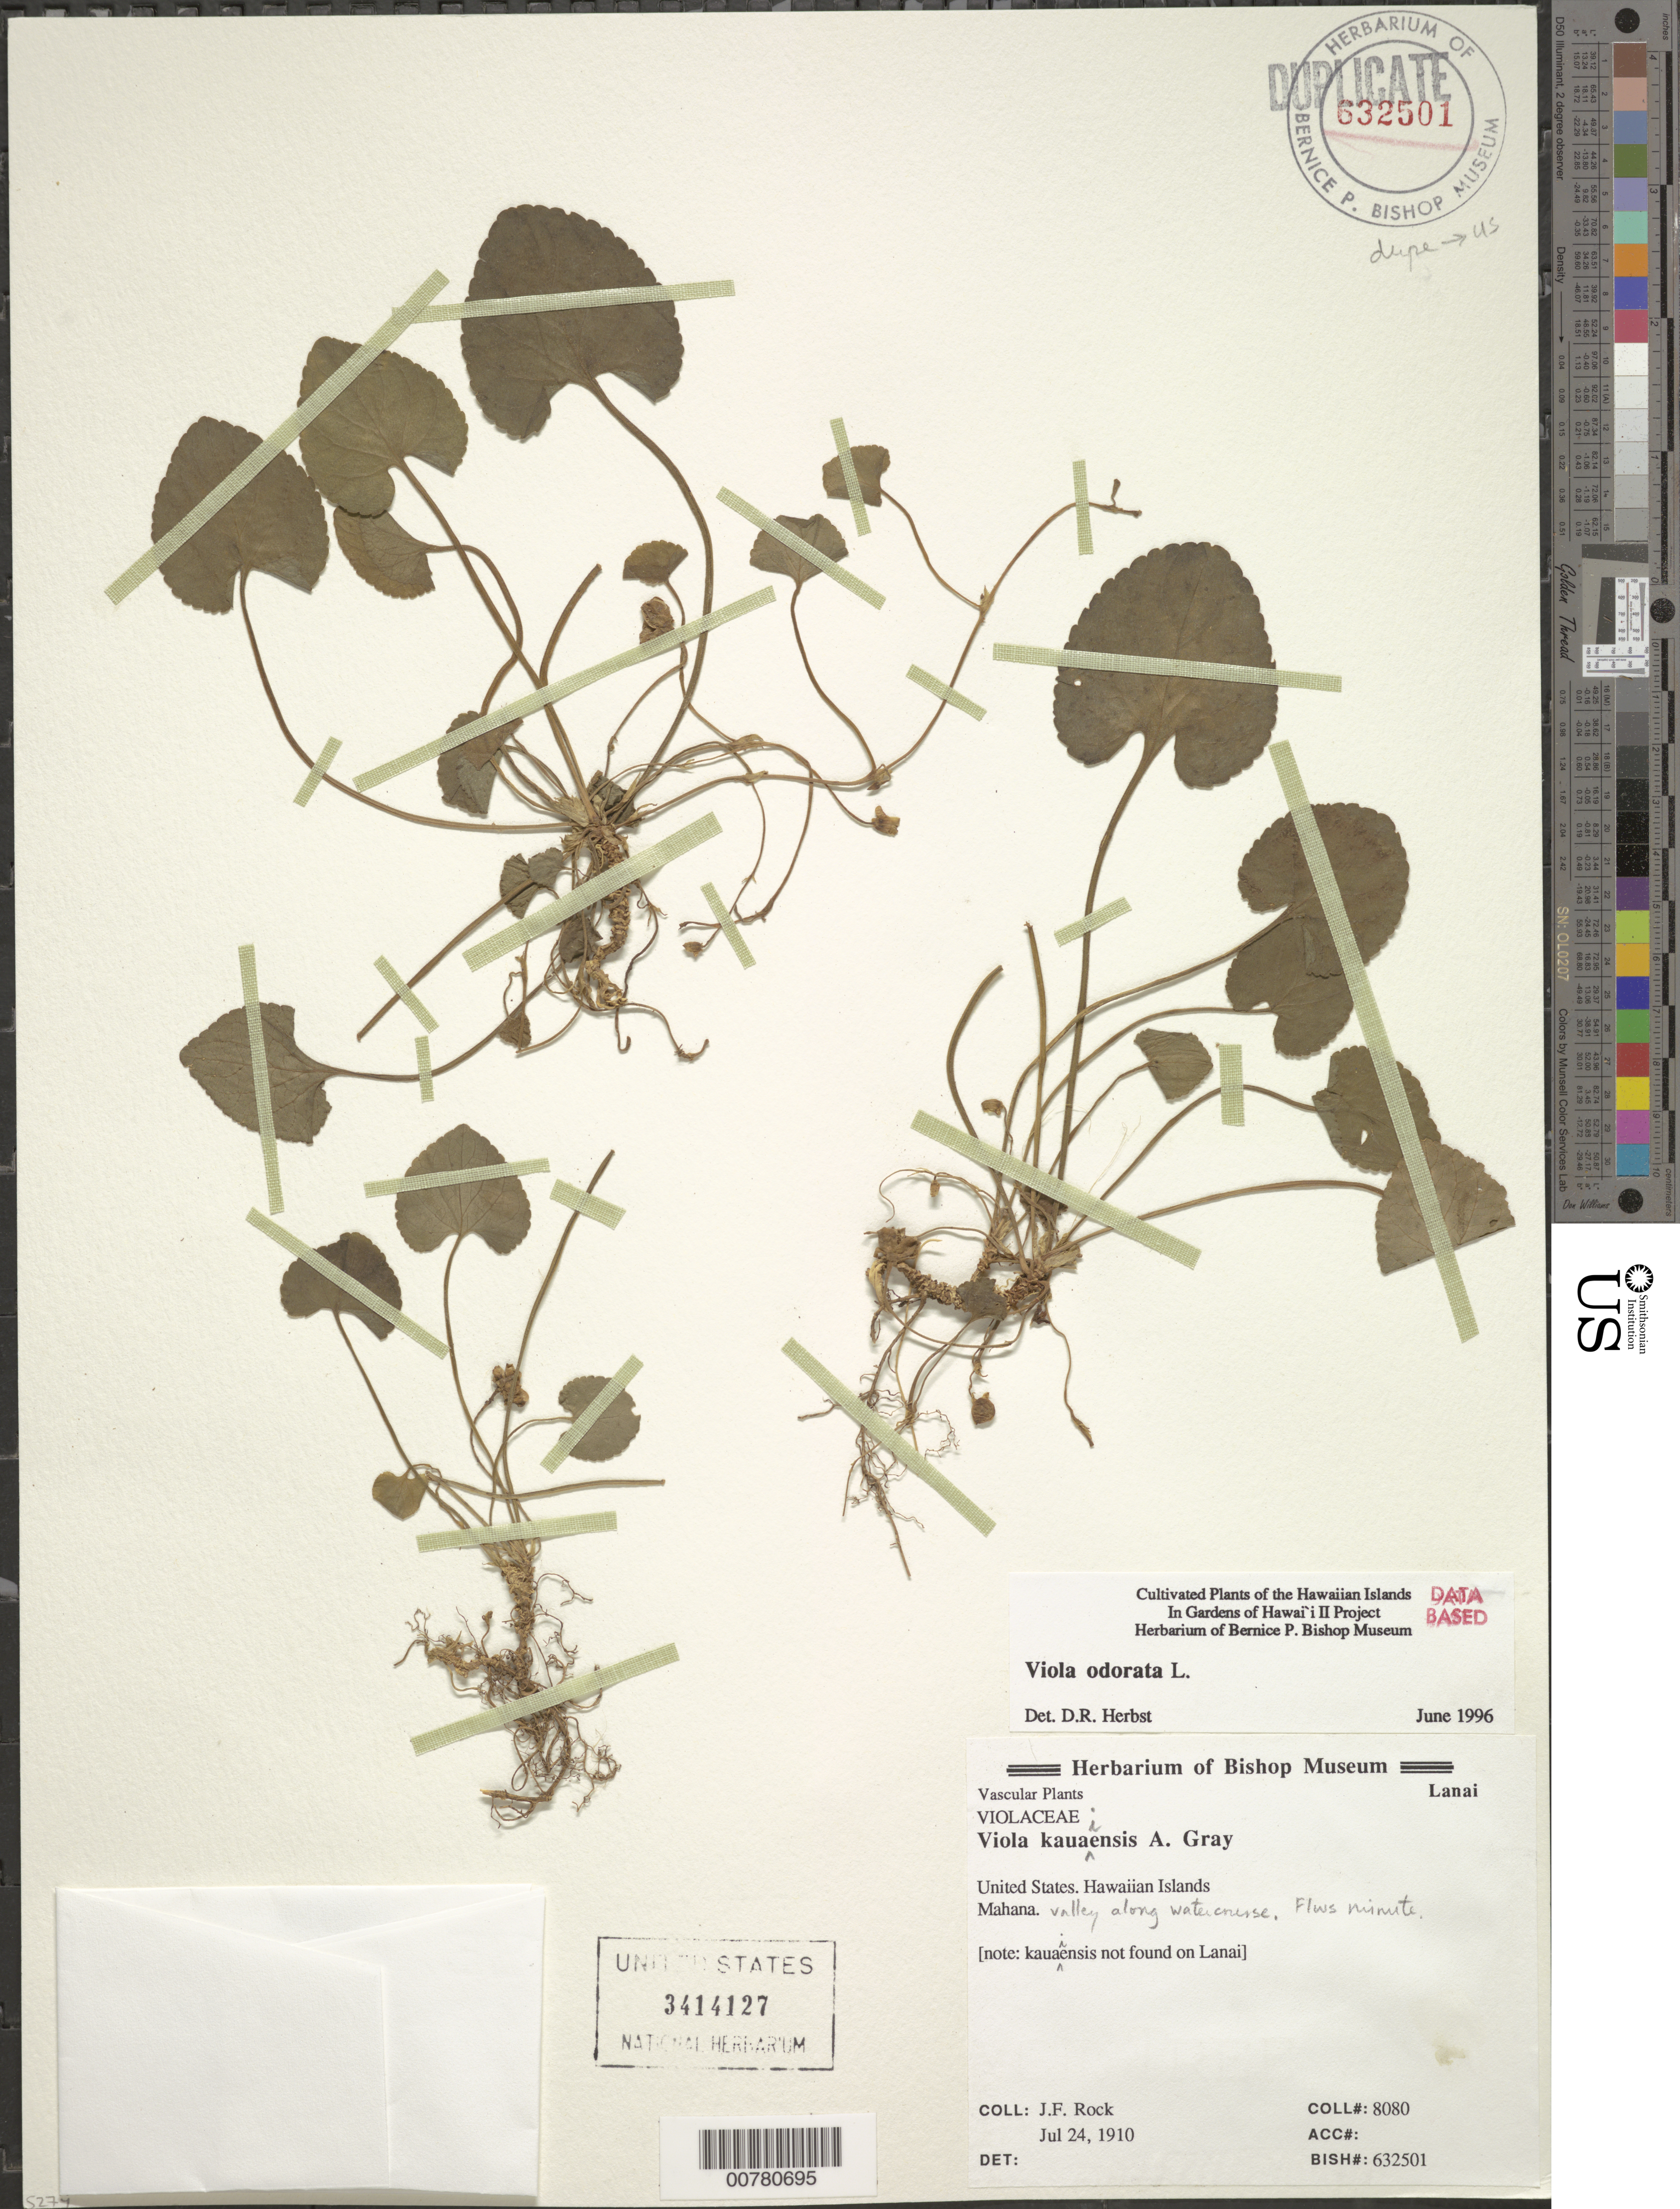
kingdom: Plantae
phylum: Tracheophyta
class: Magnoliopsida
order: Malpighiales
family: Violaceae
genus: Viola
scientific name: Viola odorata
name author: L.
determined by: Herbst, D. R.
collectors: J. F. Rock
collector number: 8080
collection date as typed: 24 Jul 1910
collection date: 1910-07-24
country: United States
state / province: Hawaii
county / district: Maui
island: Lana'i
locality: Mahana.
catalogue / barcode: US 3414127